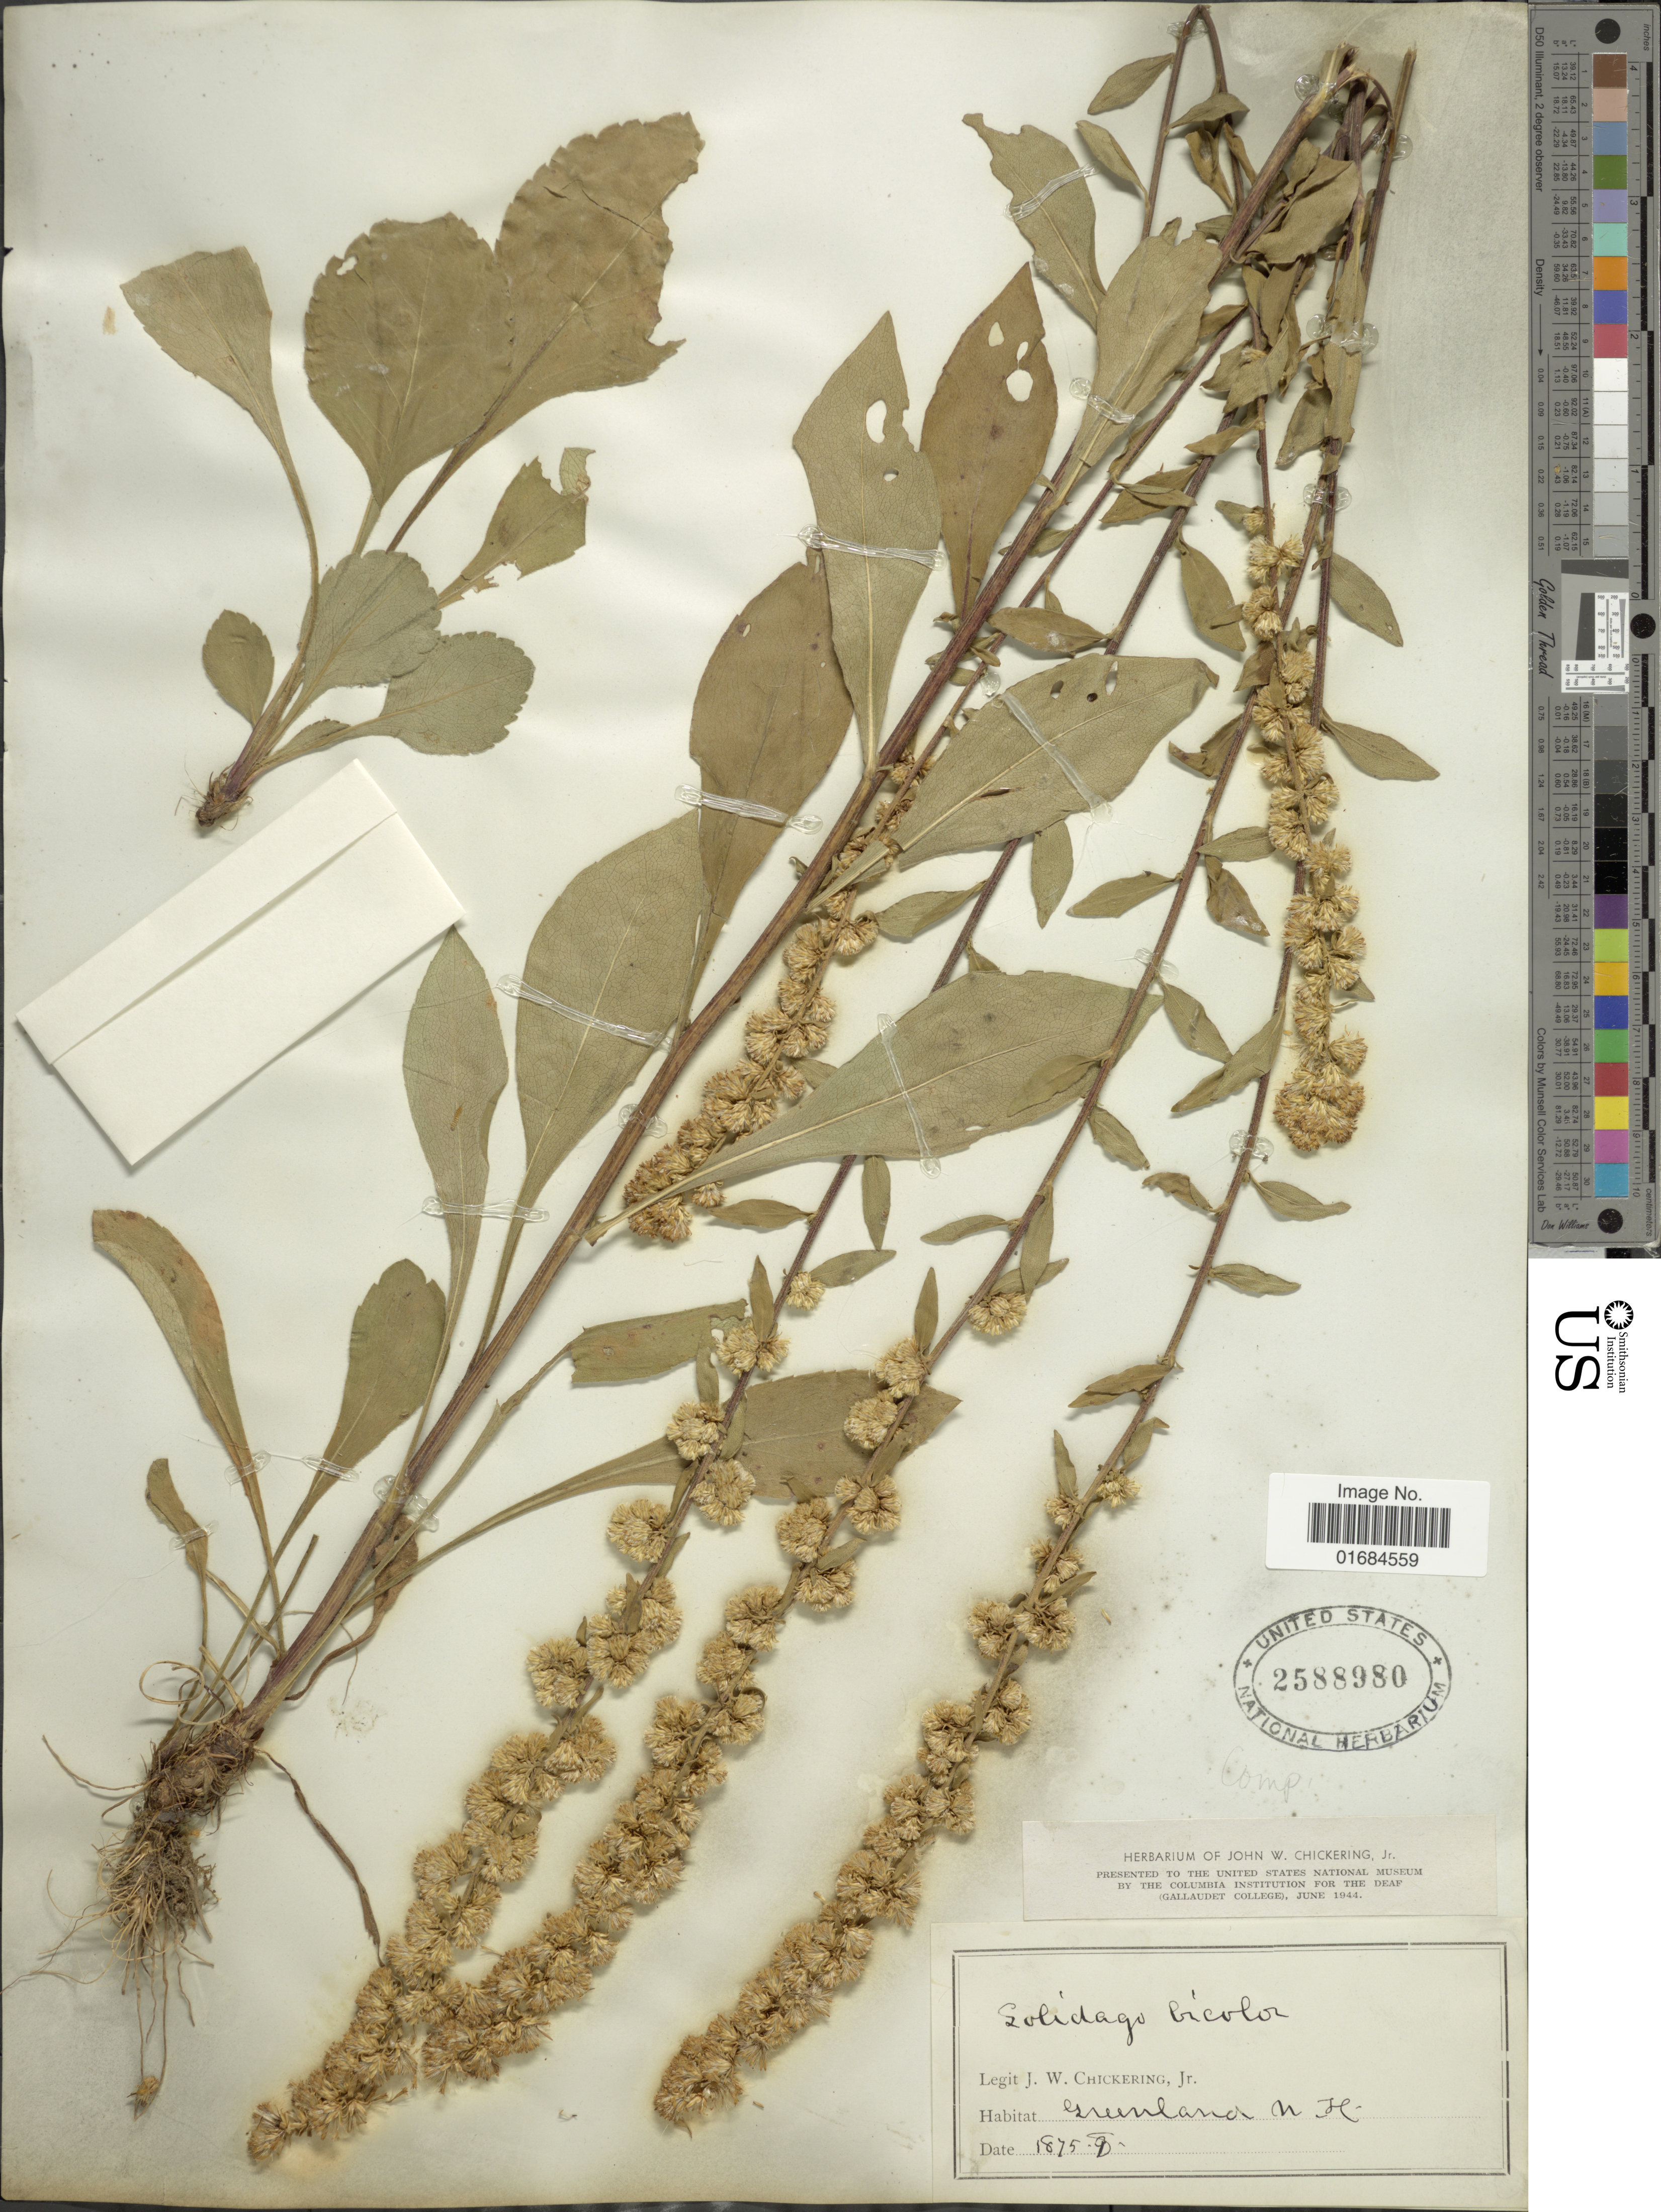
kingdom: Plantae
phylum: Tracheophyta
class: Magnoliopsida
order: Asterales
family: Asteraceae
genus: Solidago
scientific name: Solidago bicolor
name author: L.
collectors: J. W. Chickering Jr.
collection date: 1875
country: United States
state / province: New Hampshire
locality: Greenland.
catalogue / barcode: US 2588980